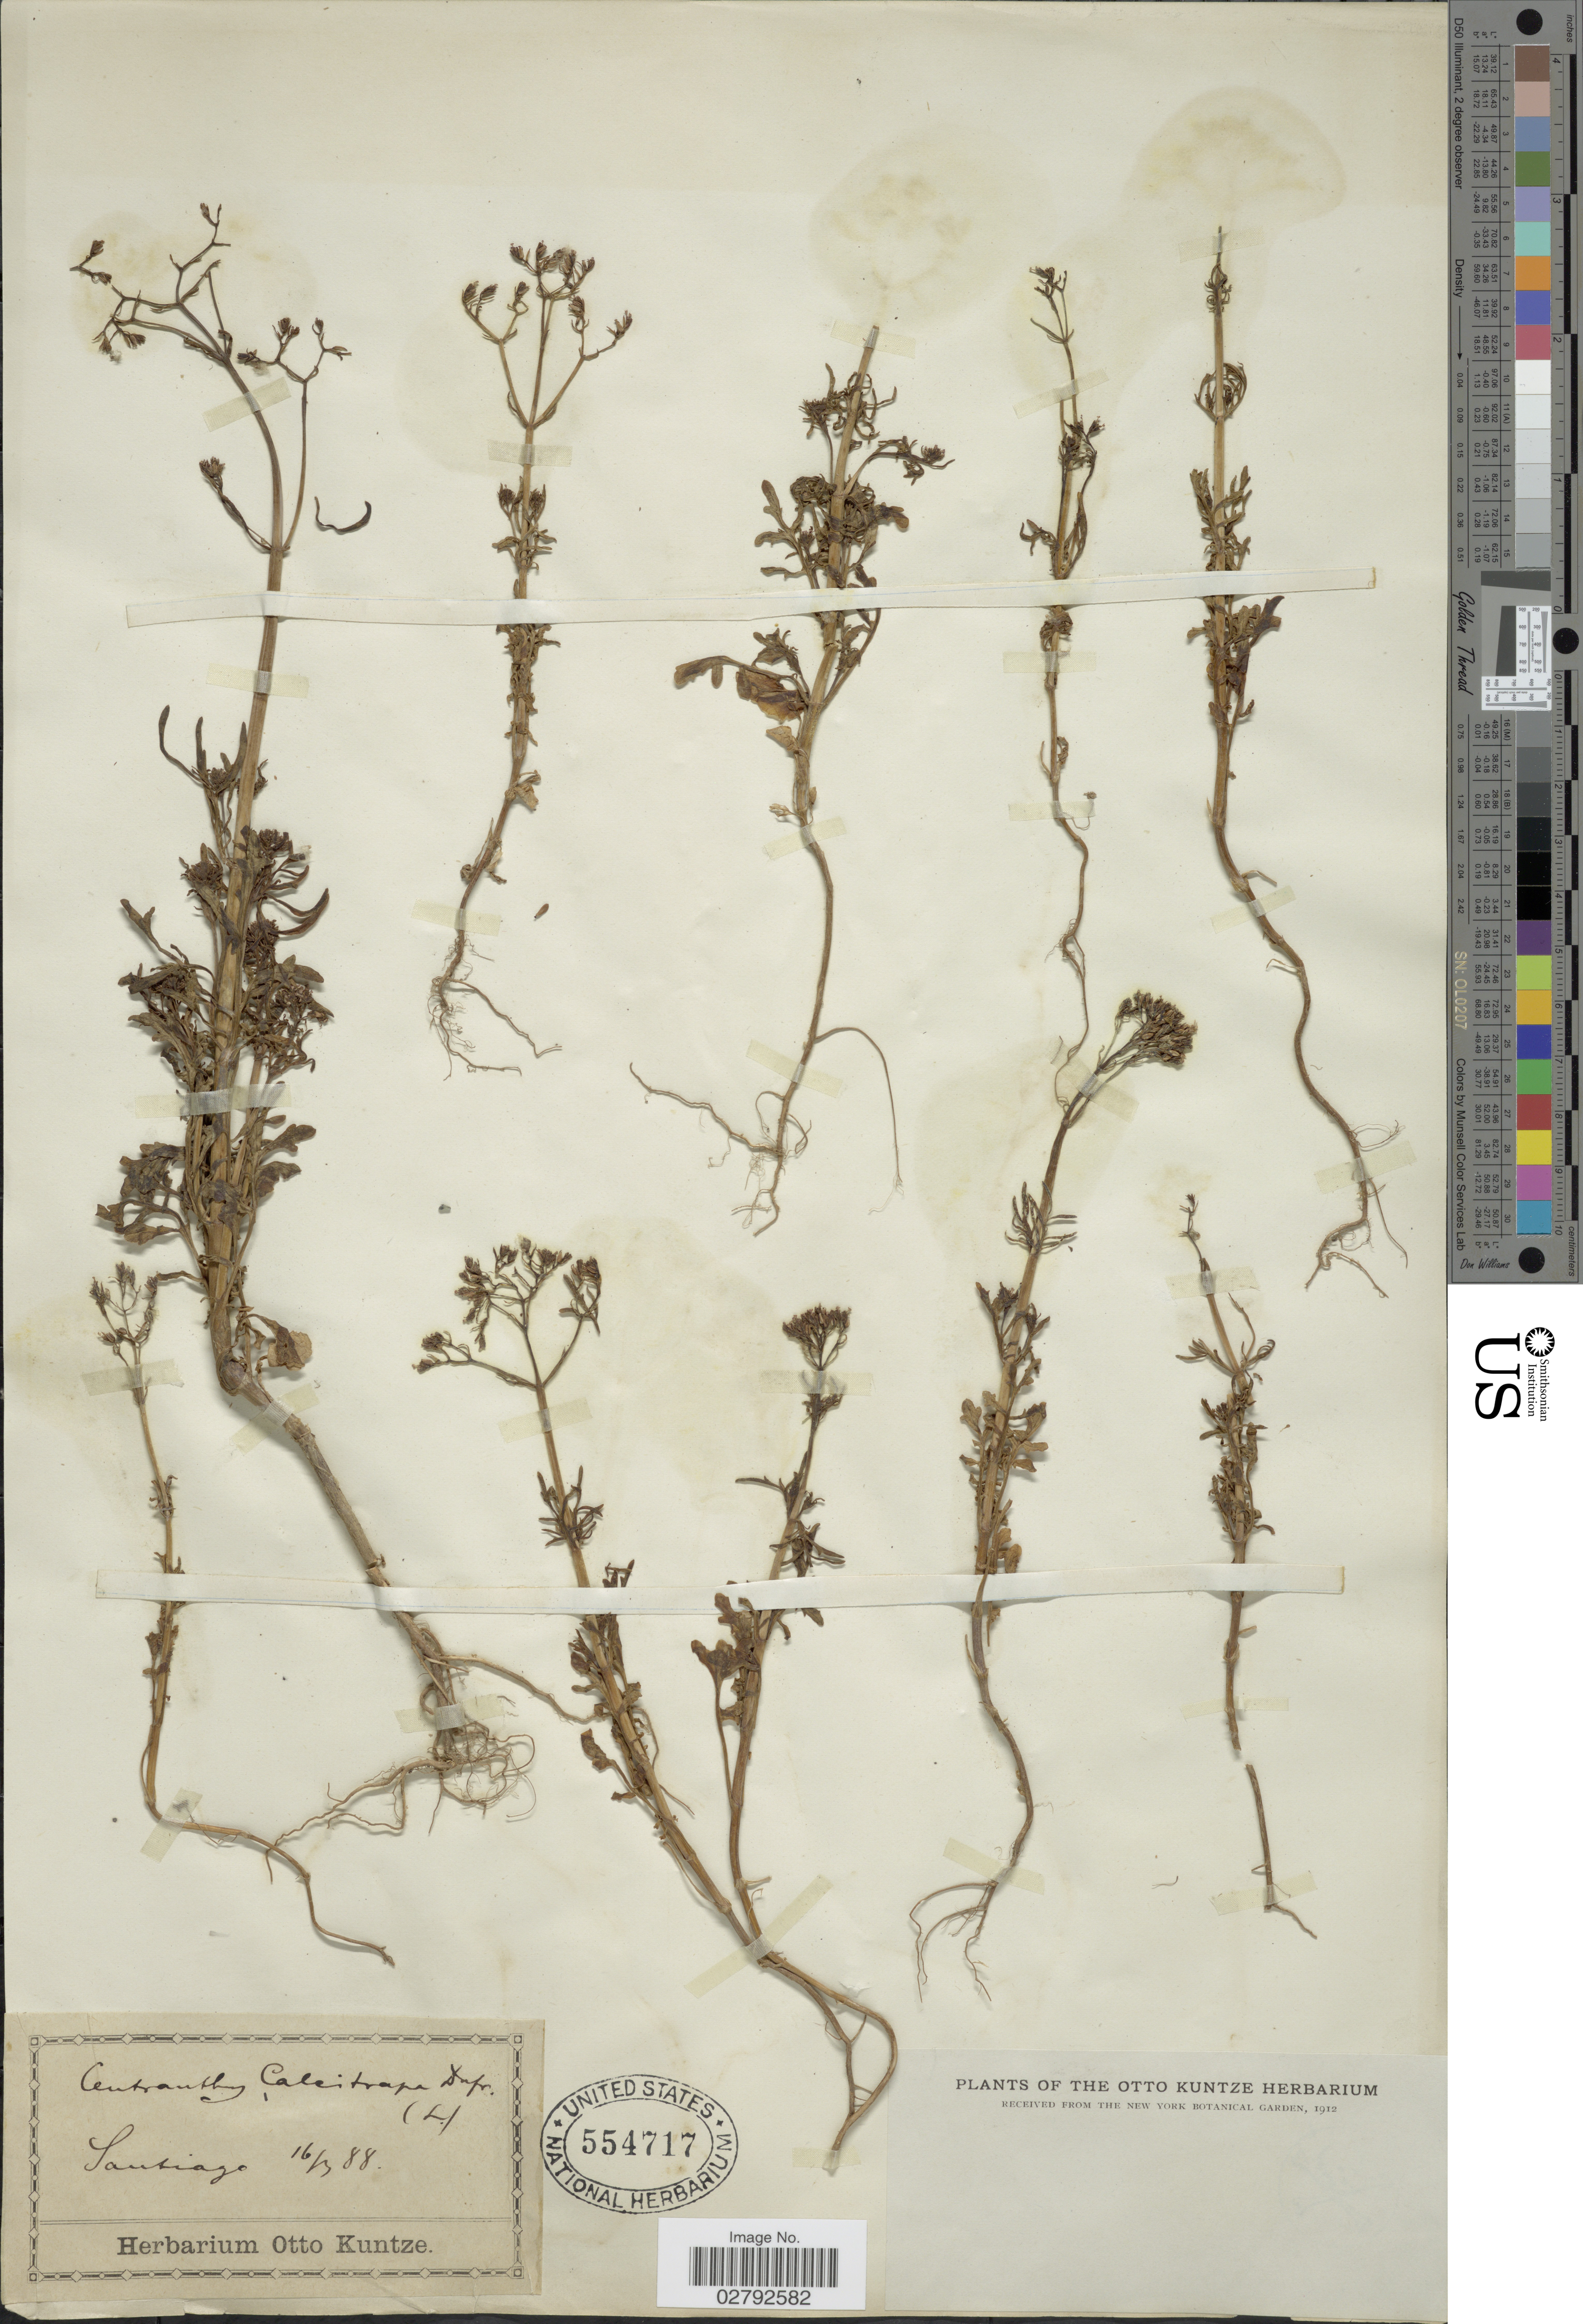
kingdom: Plantae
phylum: Tracheophyta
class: Magnoliopsida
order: Dipsacales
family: Caprifoliaceae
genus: Centranthus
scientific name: Centranthus calcitrapa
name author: DC.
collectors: ex herb. Otto Kuntze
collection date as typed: Transcribed d/m/y: 16/3/88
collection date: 1888-03-16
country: Spain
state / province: Canarias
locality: Santiago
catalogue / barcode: US 554717